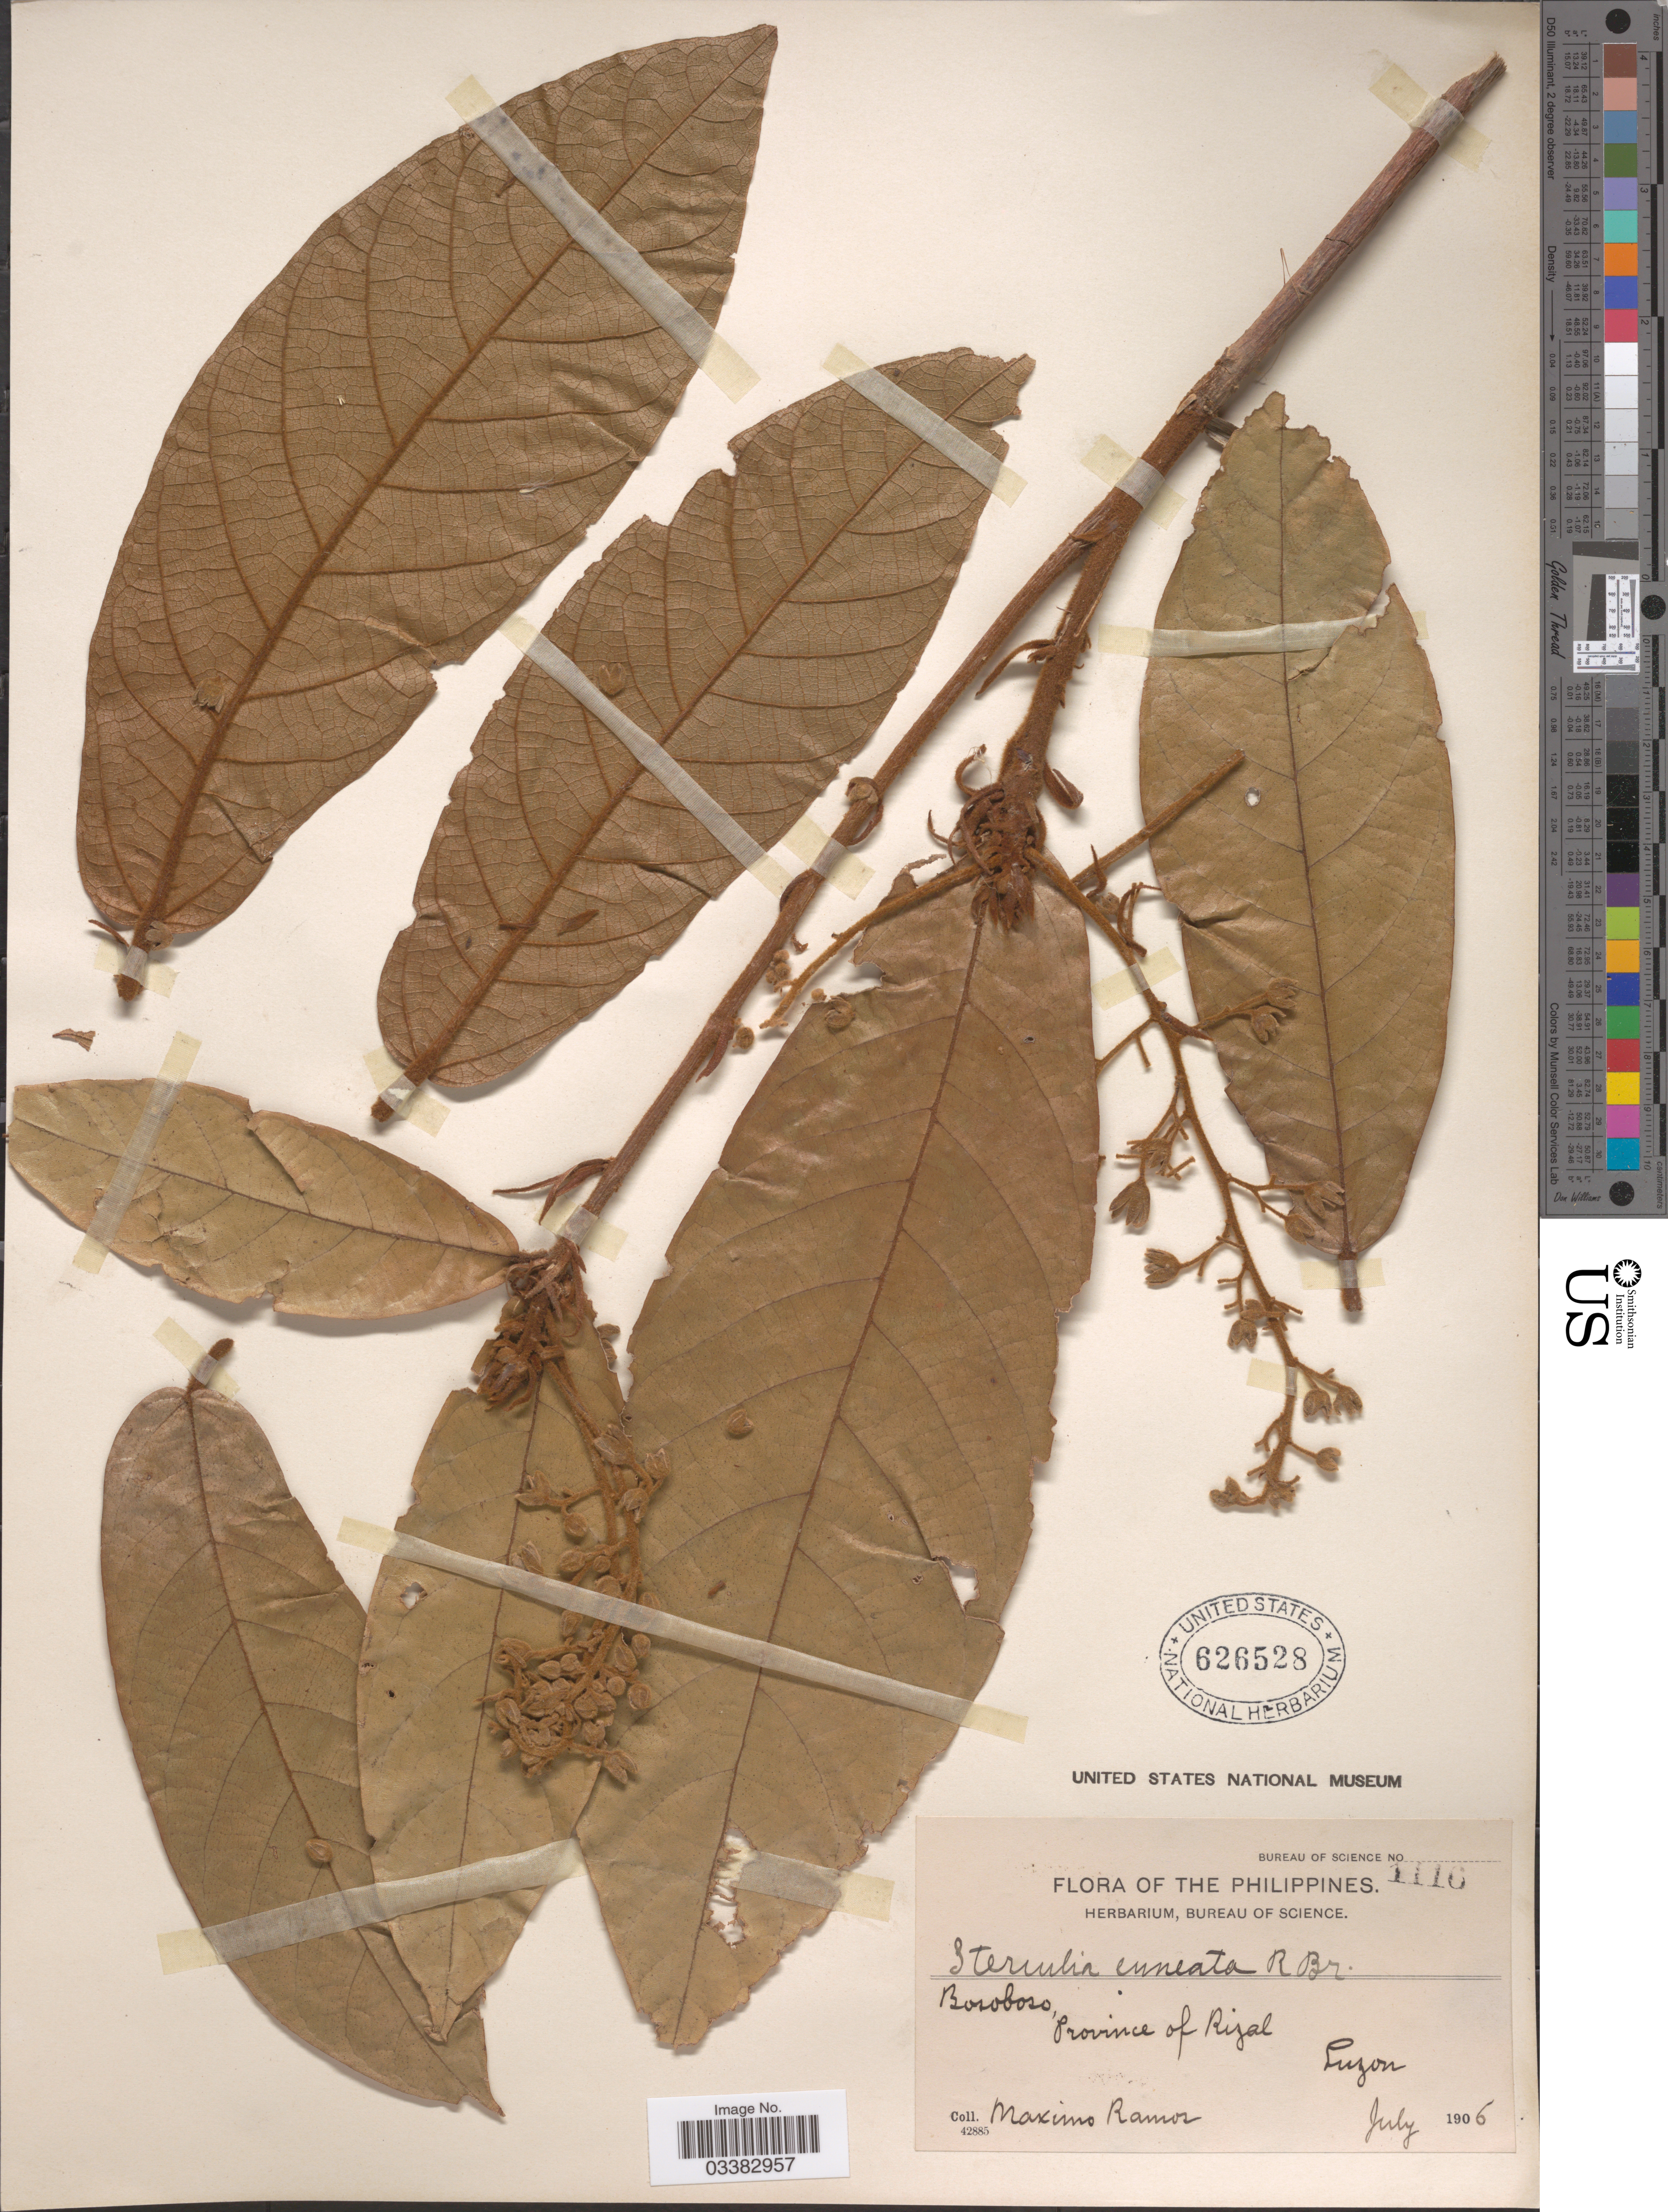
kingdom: Plantae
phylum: Tracheophyta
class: Magnoliopsida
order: Malvales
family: Malvaceae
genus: Sterculia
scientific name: Sterculia cuneata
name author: R. Br.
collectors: M. Ramos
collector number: Bureau of Science 1116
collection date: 1906-07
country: Philippines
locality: Bosoboso, Province of Rizal, Luzon.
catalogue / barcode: US 626528